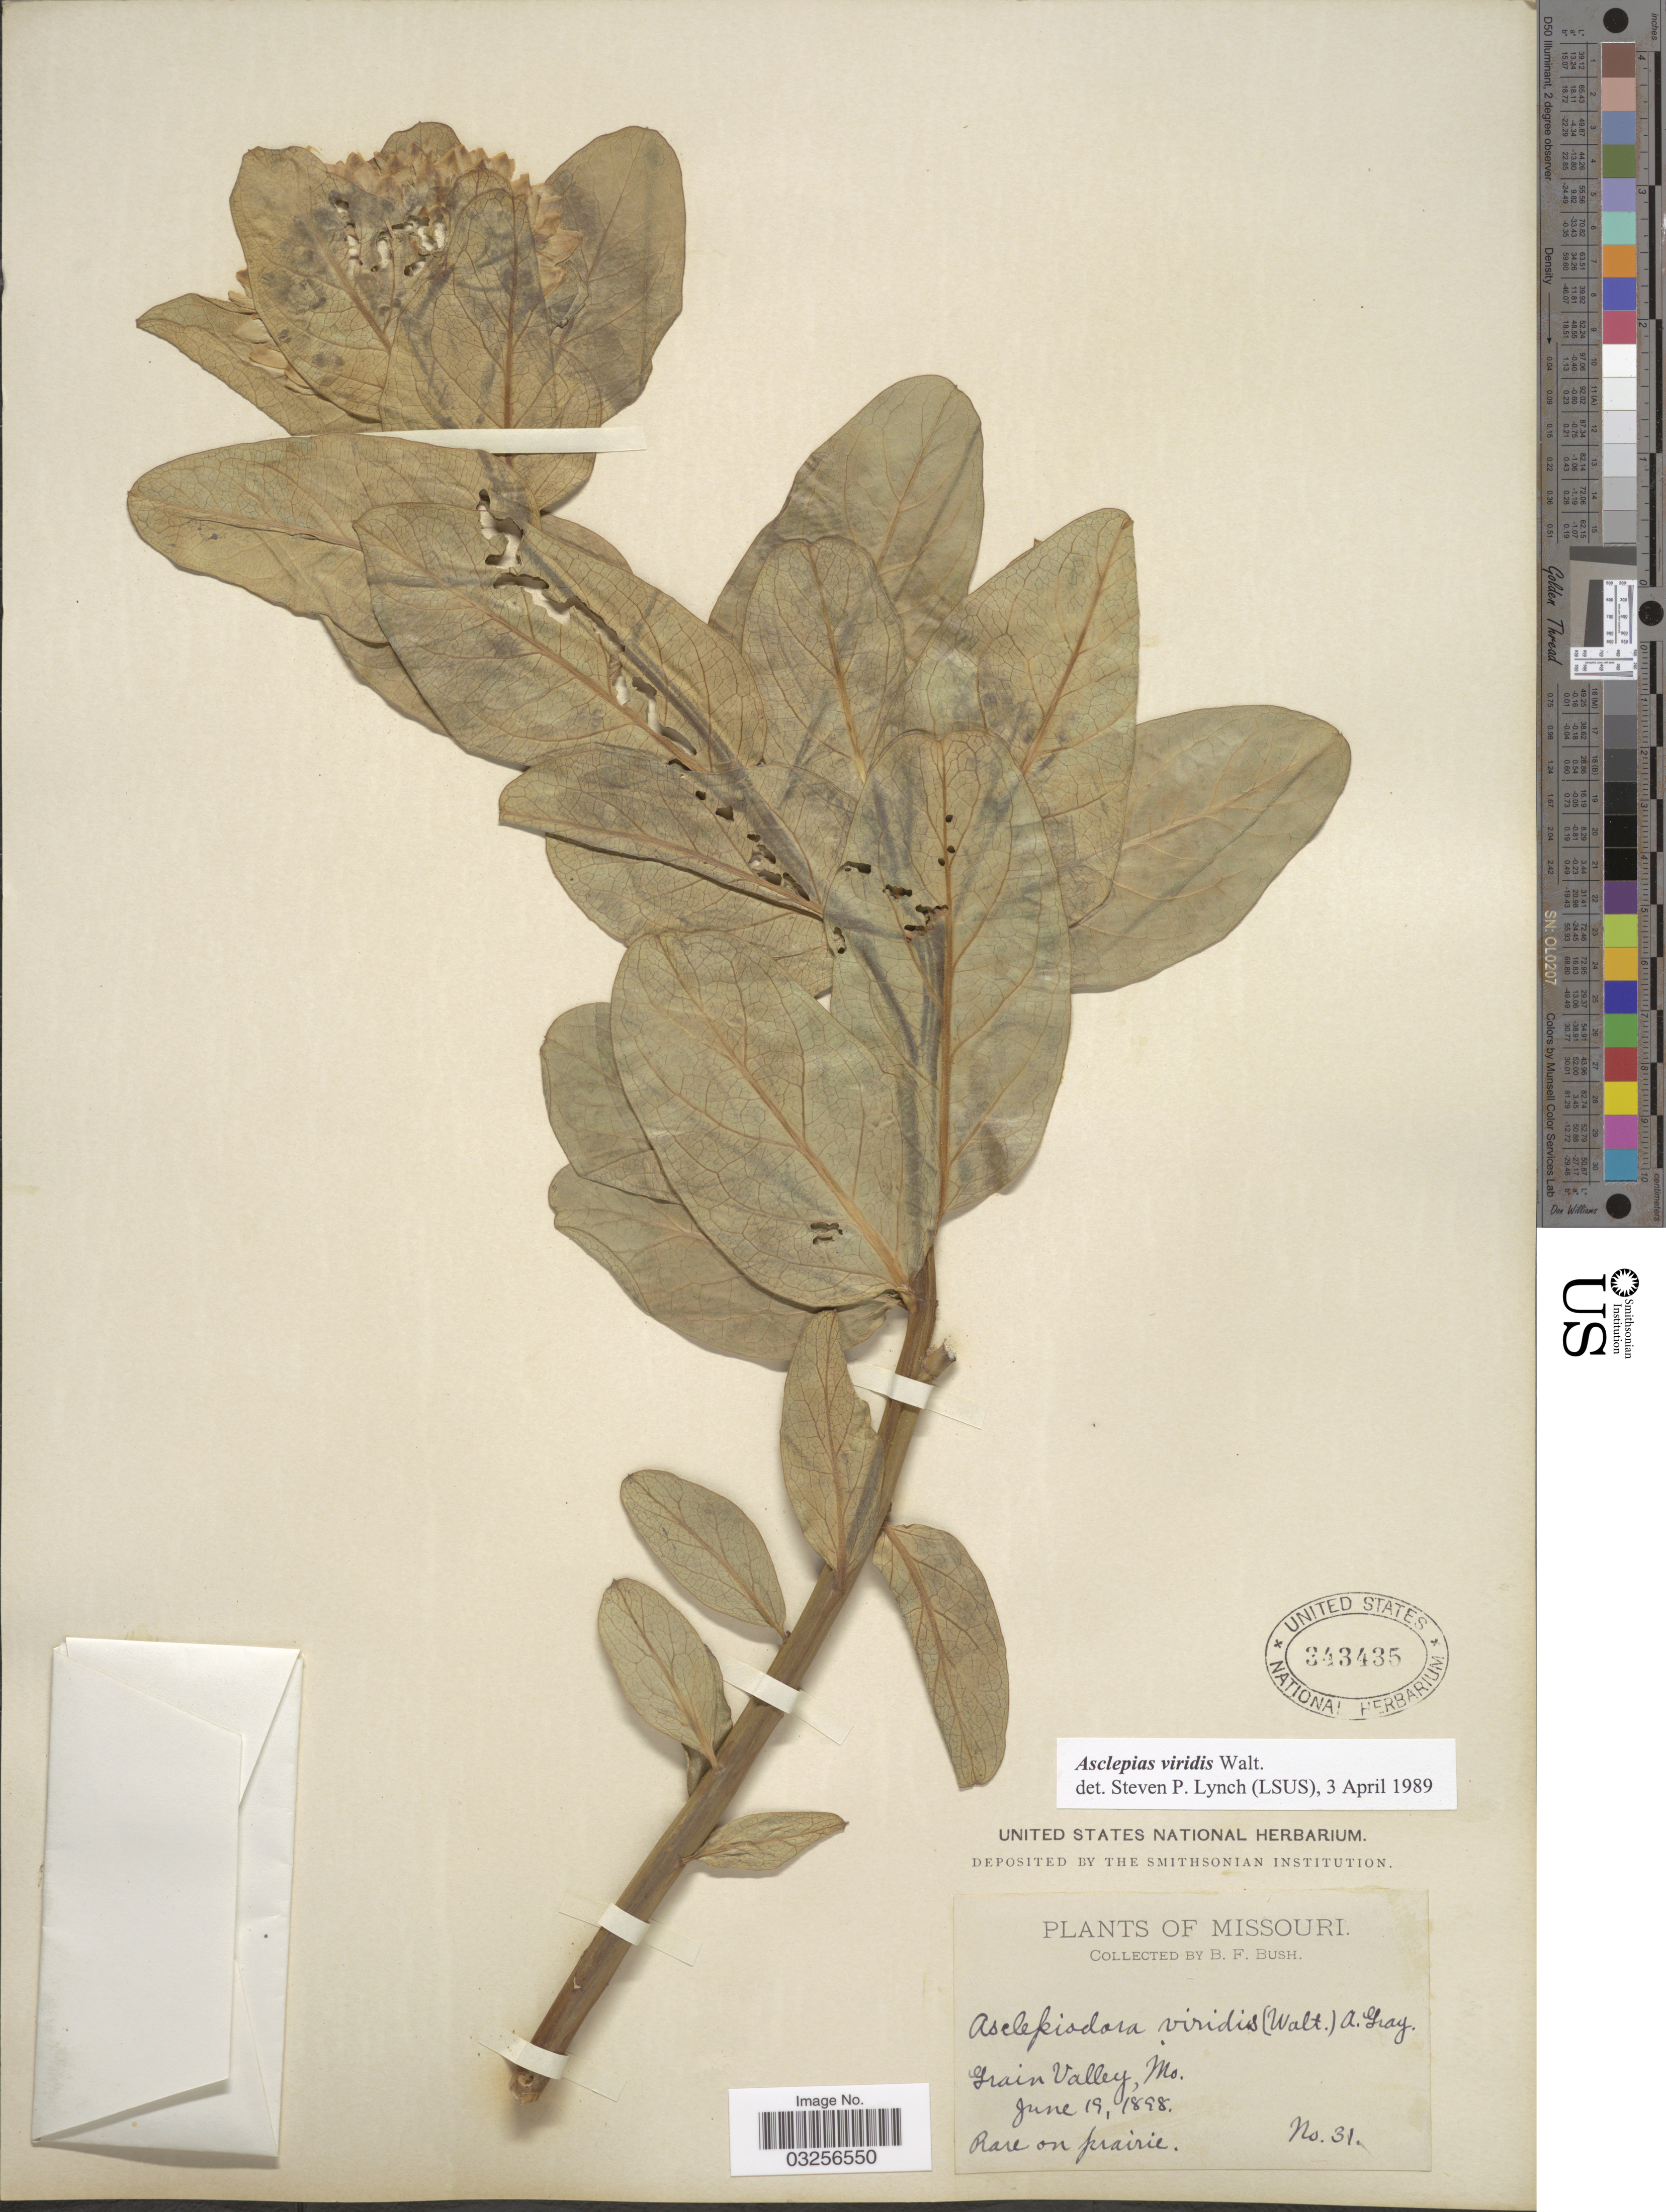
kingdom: Plantae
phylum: Tracheophyta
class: Magnoliopsida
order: Gentianales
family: Apocynaceae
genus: Asclepias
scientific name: Asclepias viridis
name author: Walter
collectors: B. F. Bush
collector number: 31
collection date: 1898-06-19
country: United States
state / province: Missouri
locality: Grain Valley, Mo.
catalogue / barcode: US 343435